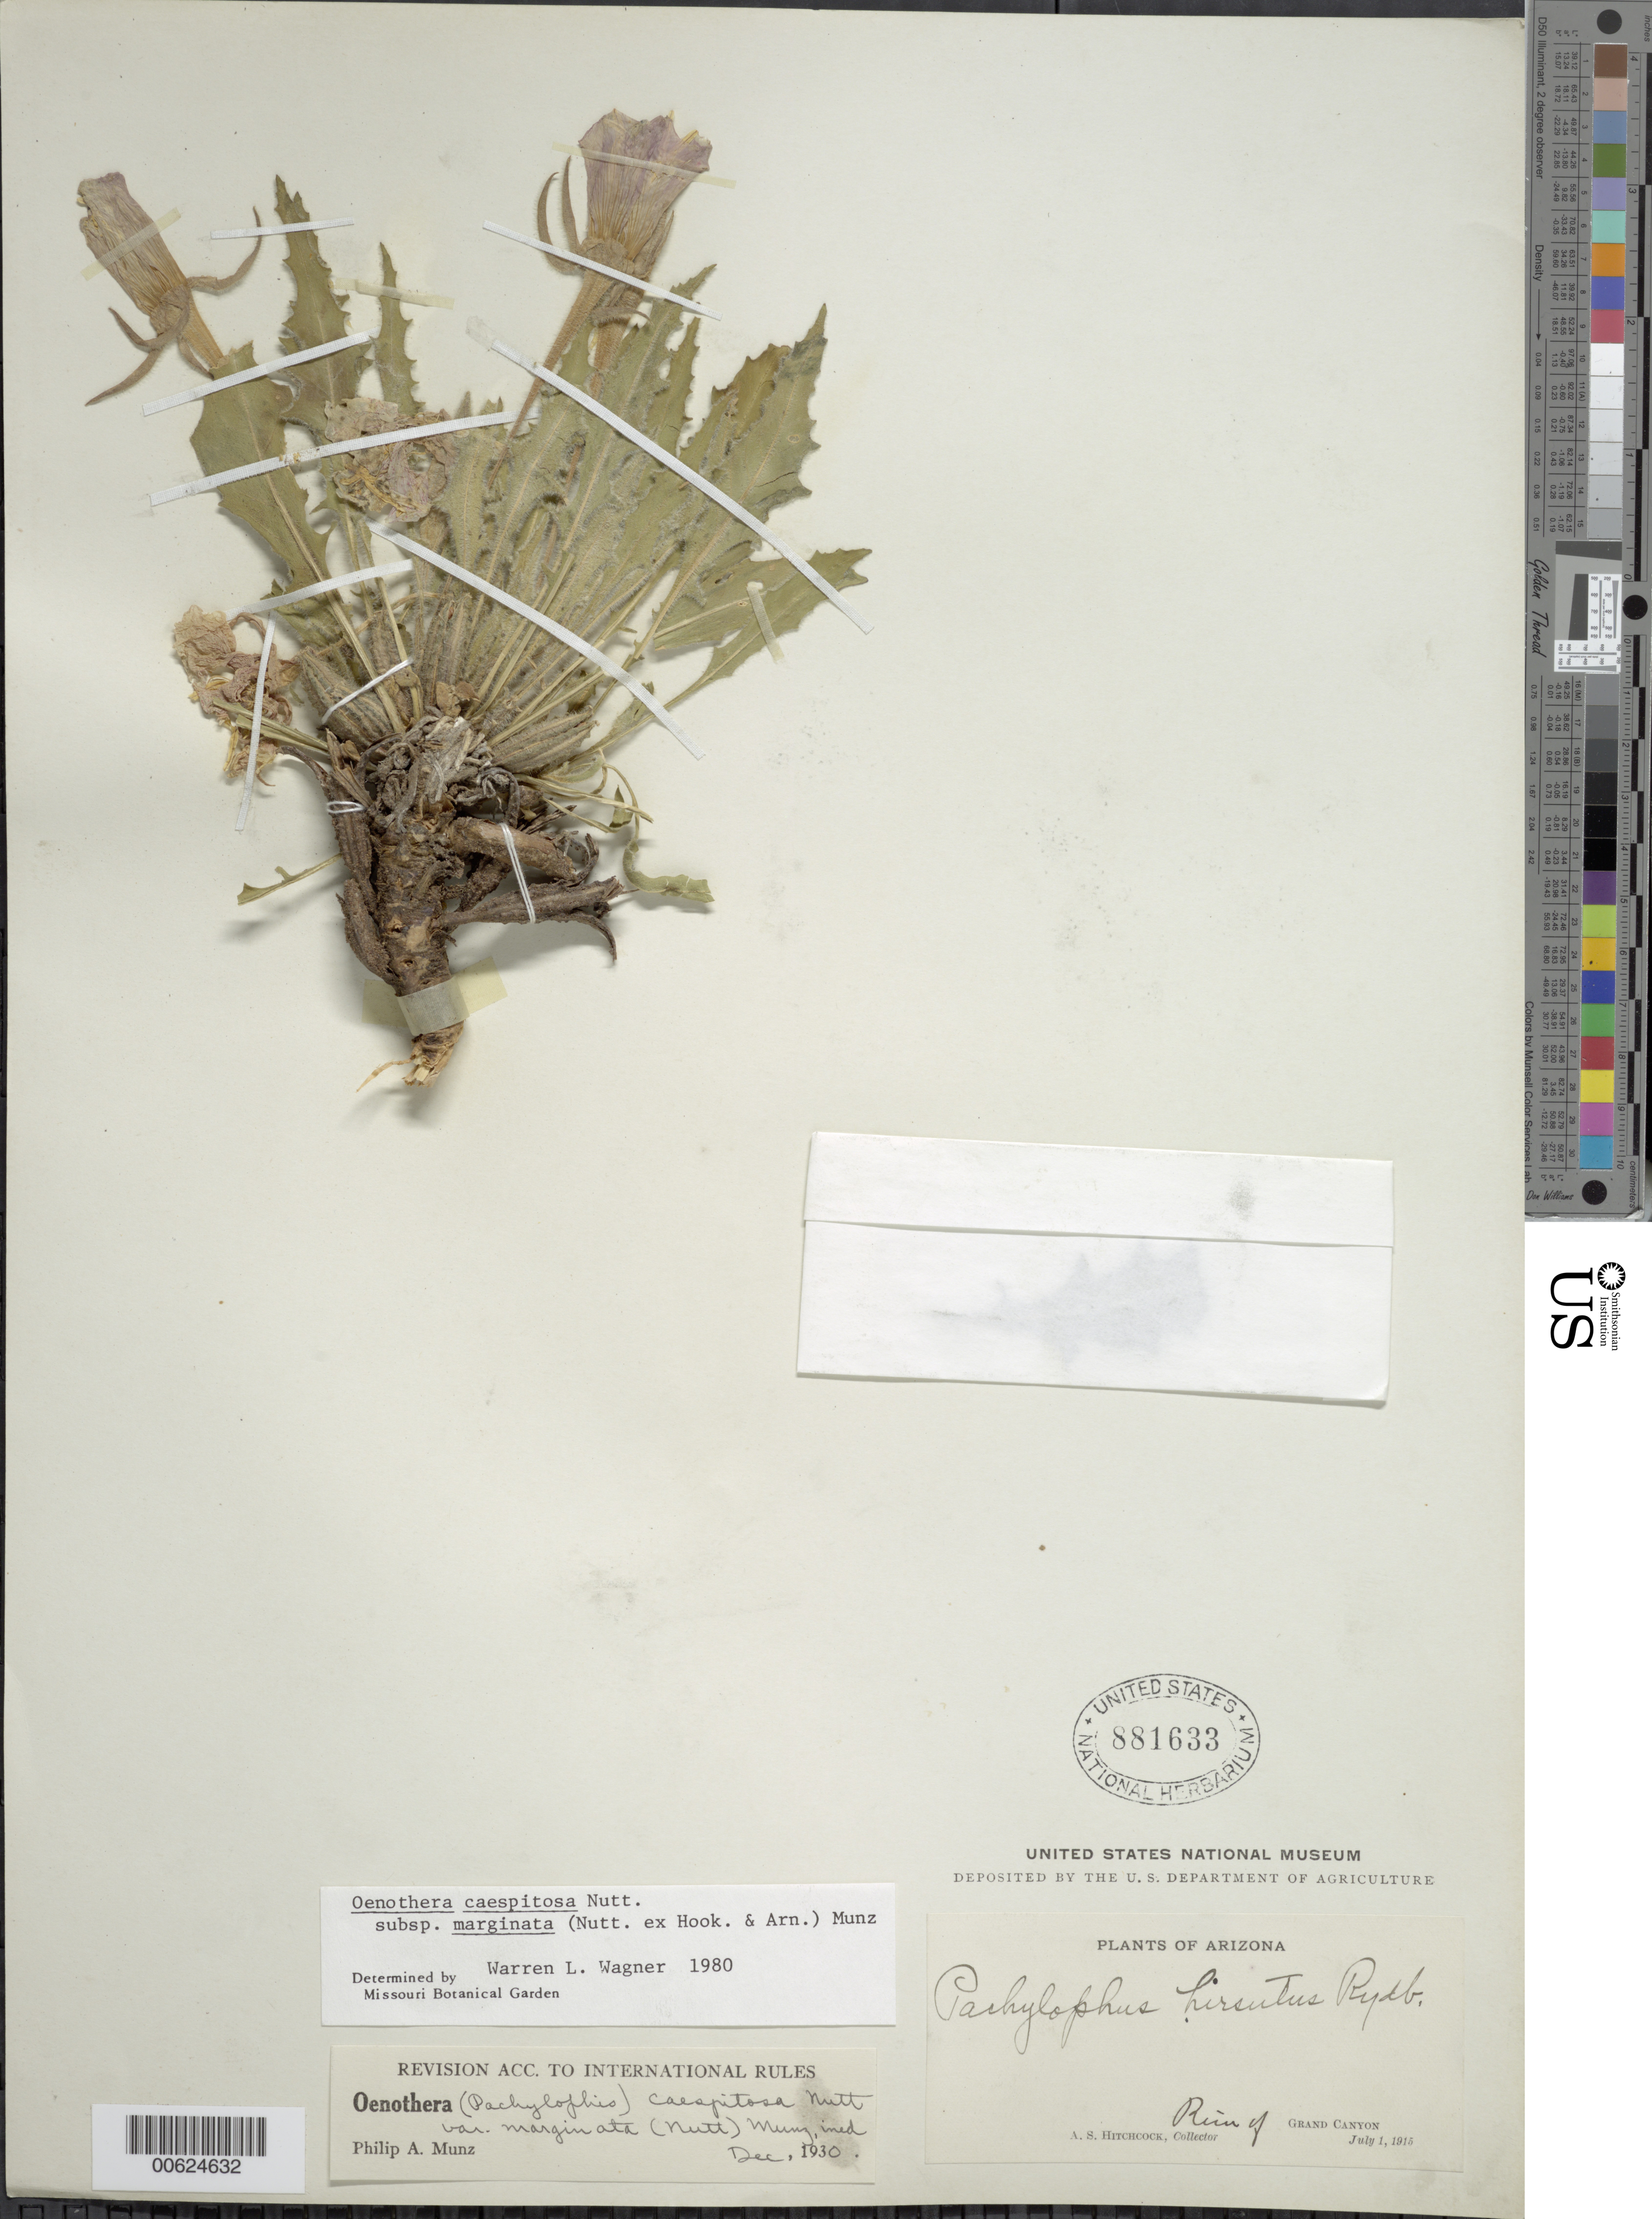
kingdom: Plantae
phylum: Tracheophyta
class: Magnoliopsida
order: Myrtales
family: Onagraceae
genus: Oenothera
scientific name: Oenothera cespitosa subsp. marginata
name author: (Nutt. ex Hook. & Arn.) Munz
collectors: A. S. Hitchcock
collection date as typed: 01 Jul 1915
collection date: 1915-07-01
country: United States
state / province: Arizona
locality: Grand Canyon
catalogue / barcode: US 881633